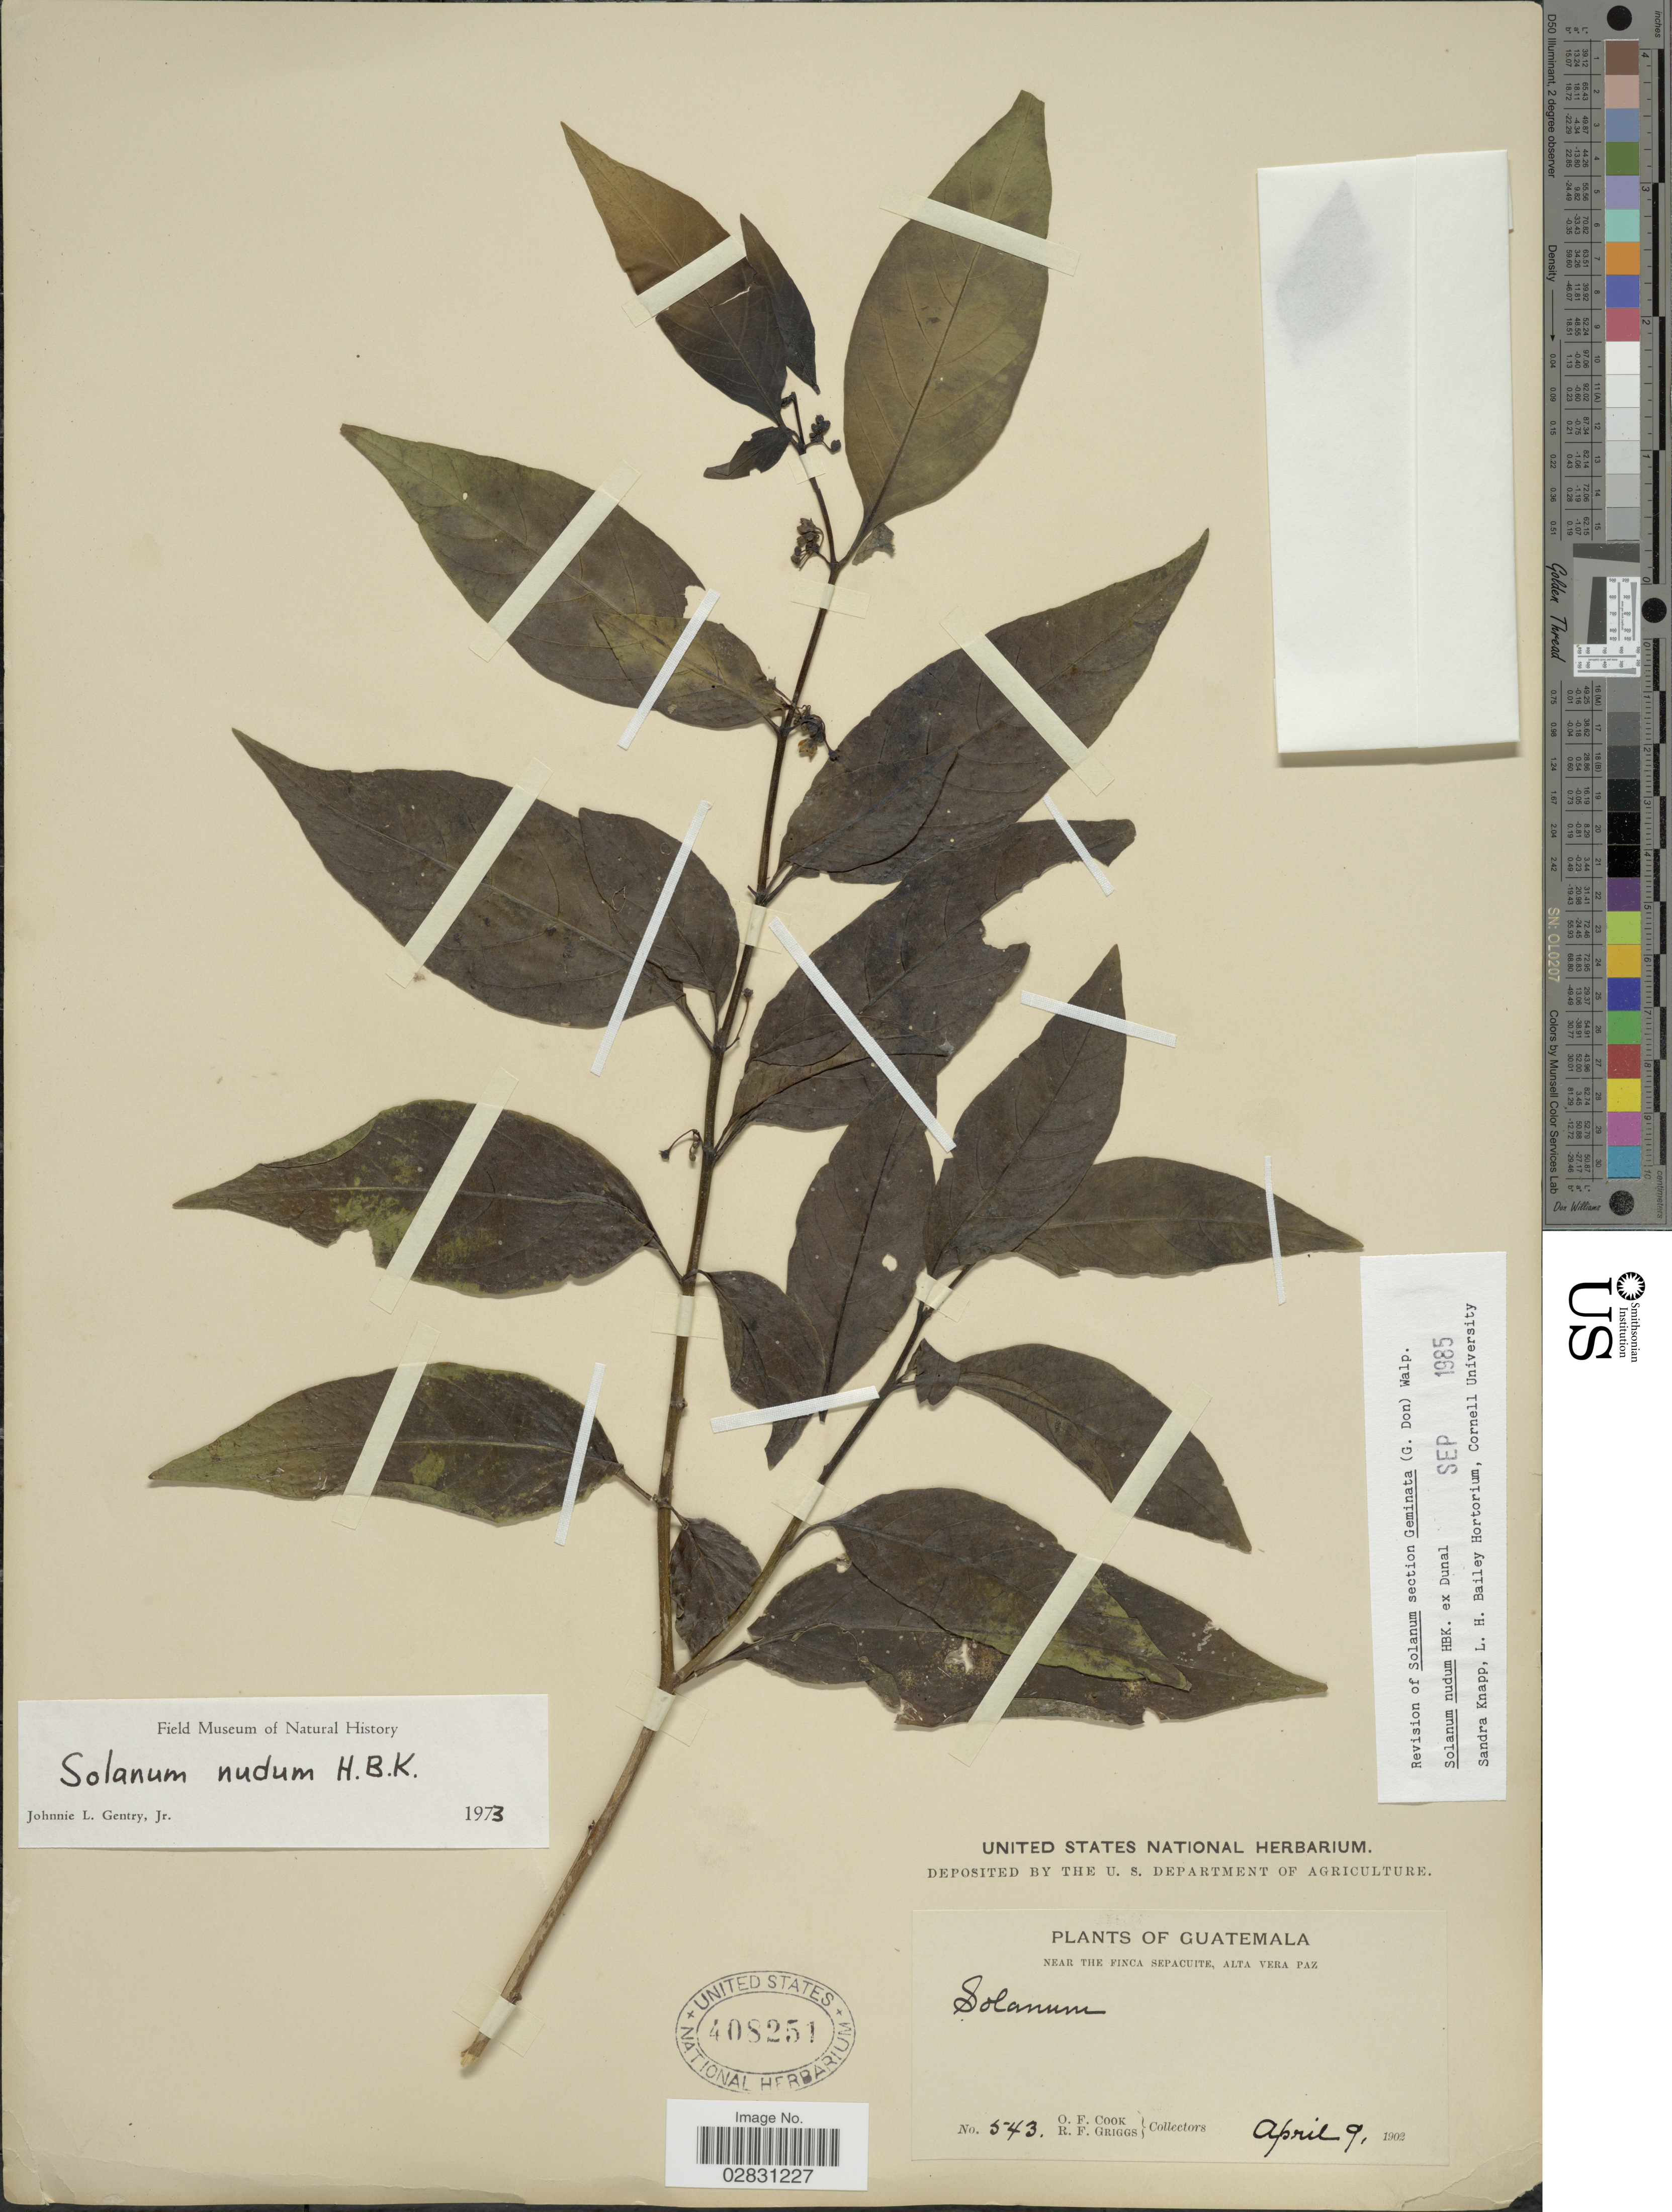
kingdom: Plantae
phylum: Tracheophyta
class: Magnoliopsida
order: Solanales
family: Solanaceae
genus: Solanum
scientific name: Solanum nudum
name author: Humb. & Bonpl. ex Dunal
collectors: O. F. Cook & R. F. Griggs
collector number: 543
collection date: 1902-04-09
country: Guatemala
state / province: Alta Verapaz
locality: Near the Finca Sepacuite, Alta Vera Paz.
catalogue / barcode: US 408251